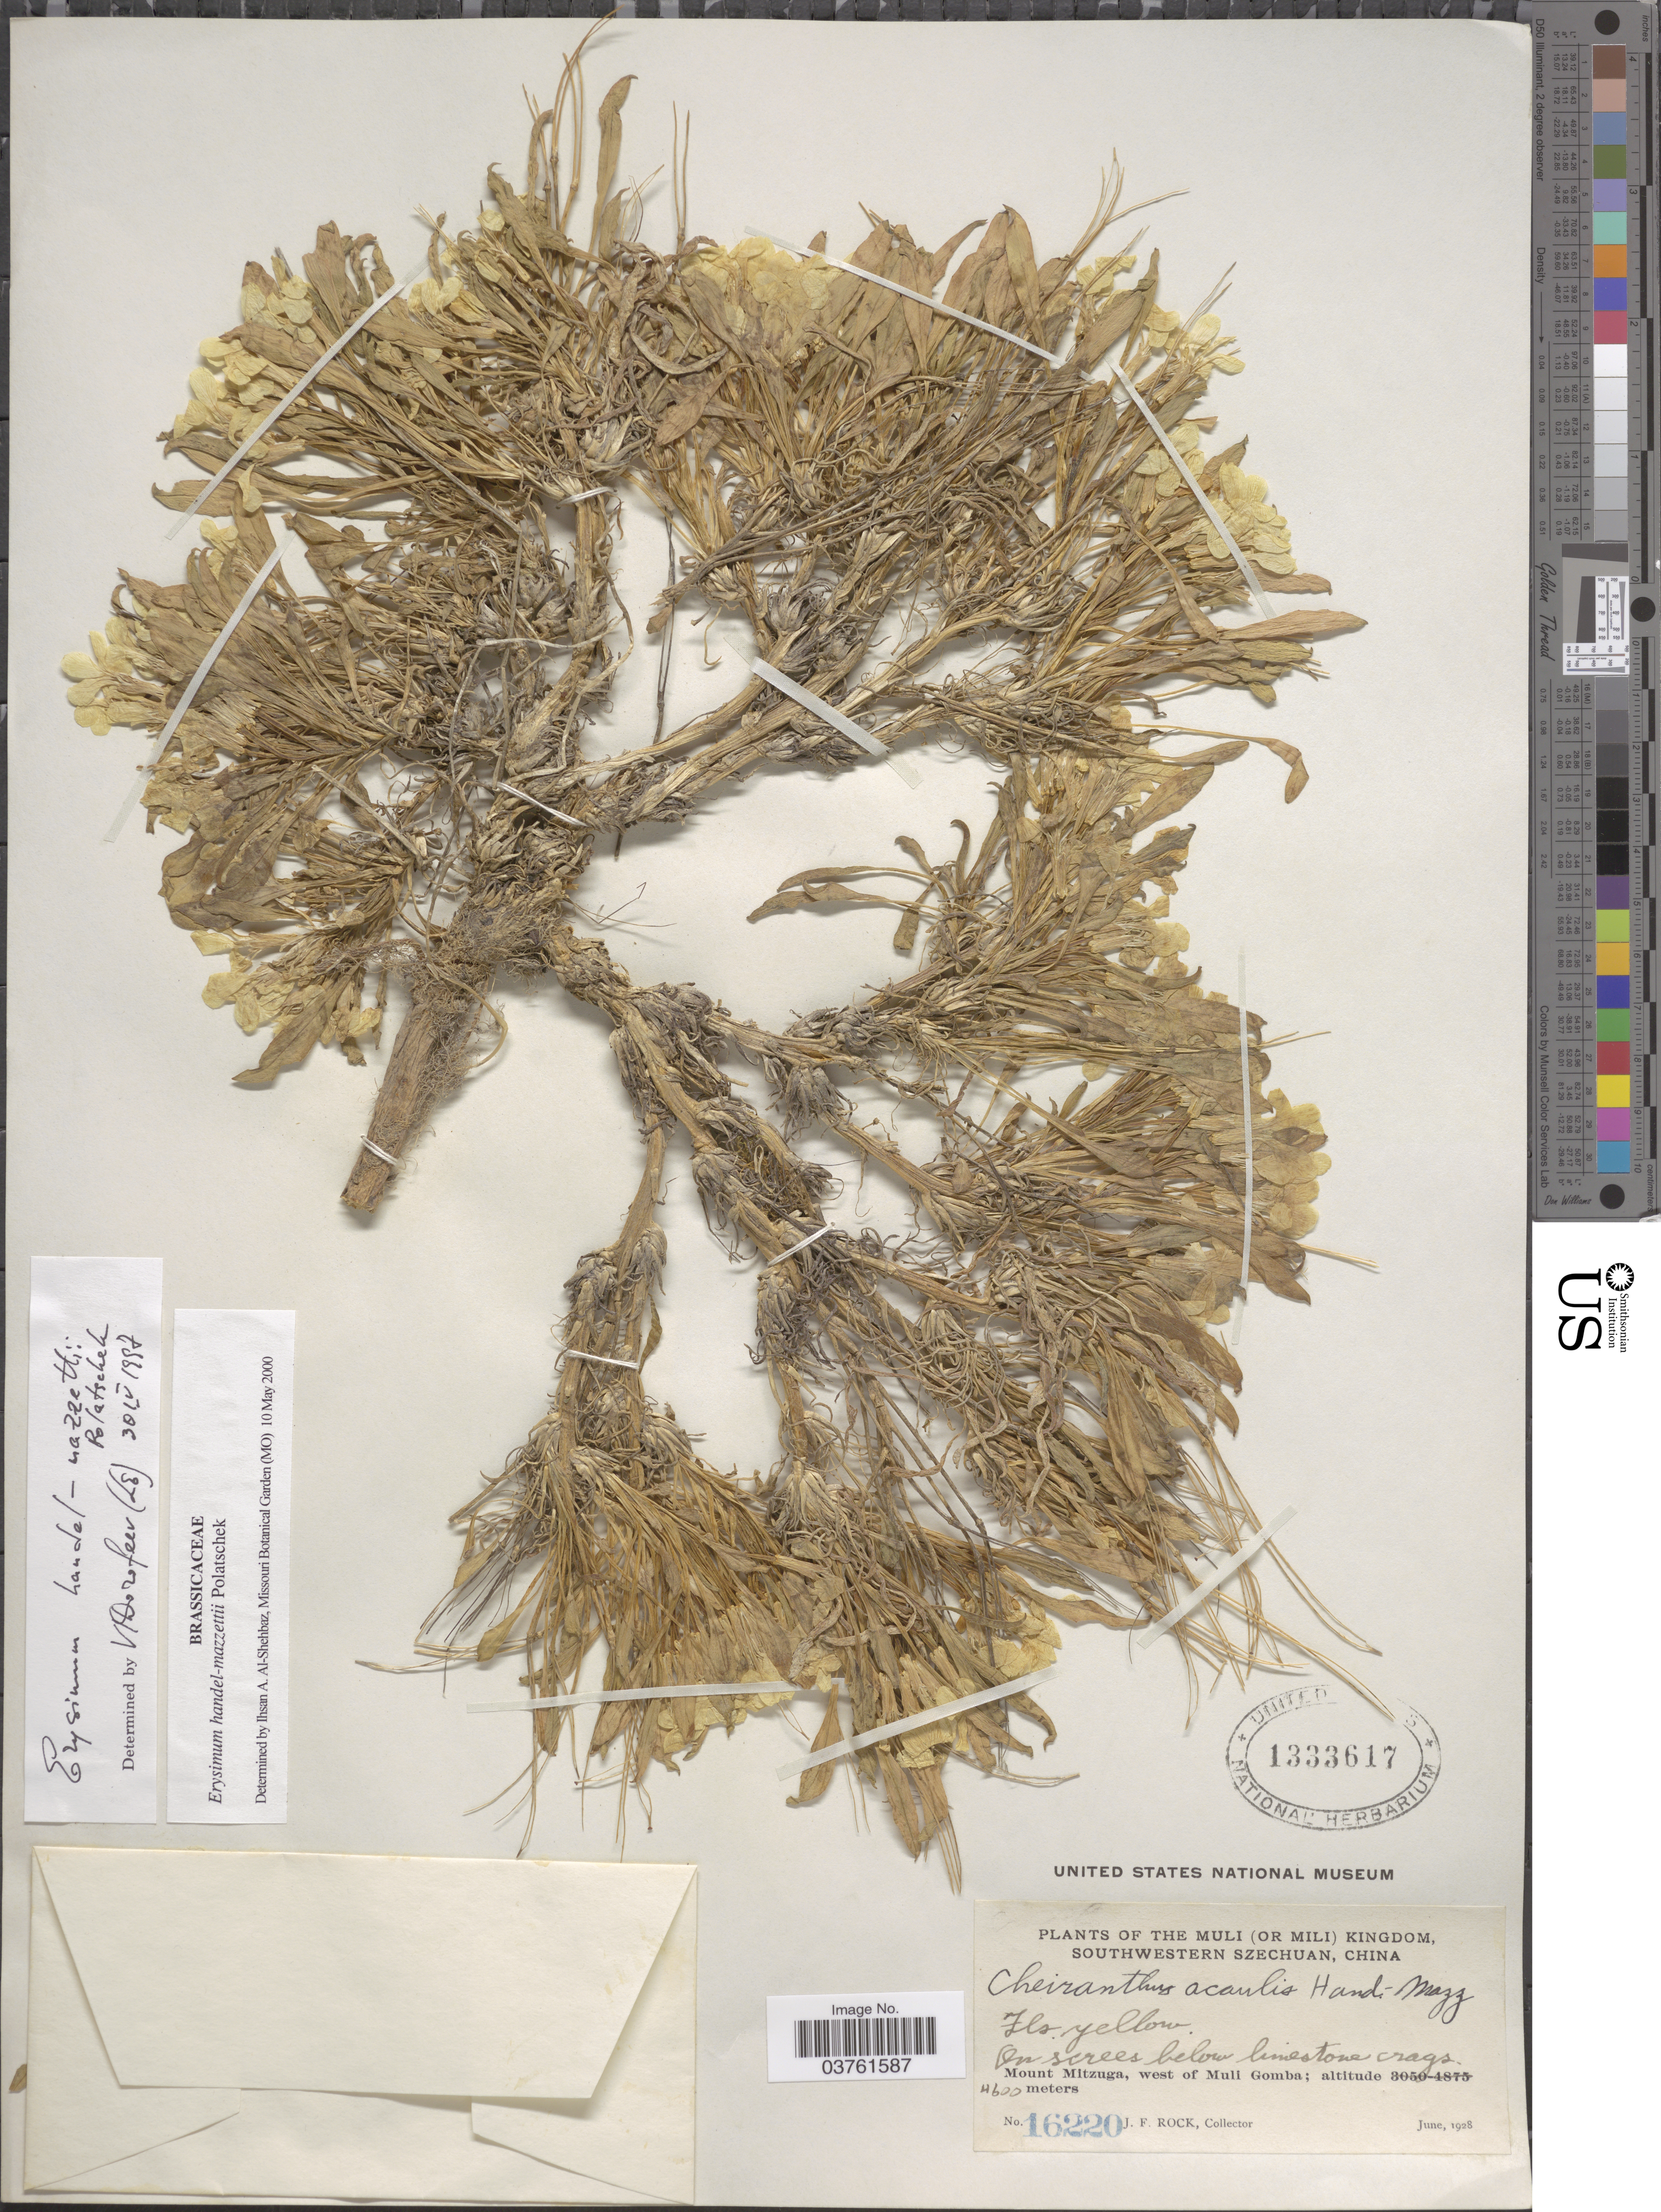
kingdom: Plantae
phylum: Tracheophyta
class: Magnoliopsida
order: Brassicales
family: Brassicaceae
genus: Erysimum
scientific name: Erysimum handel-mazzettii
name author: Polatschek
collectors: J. Rock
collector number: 16220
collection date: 1928-06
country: China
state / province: Sichuan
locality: The Muli (or Mili) Kingdom, Southwestern Szechuan. Mount Mitzuga, west of Muli Gomba.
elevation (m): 4600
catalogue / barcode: US 1333617